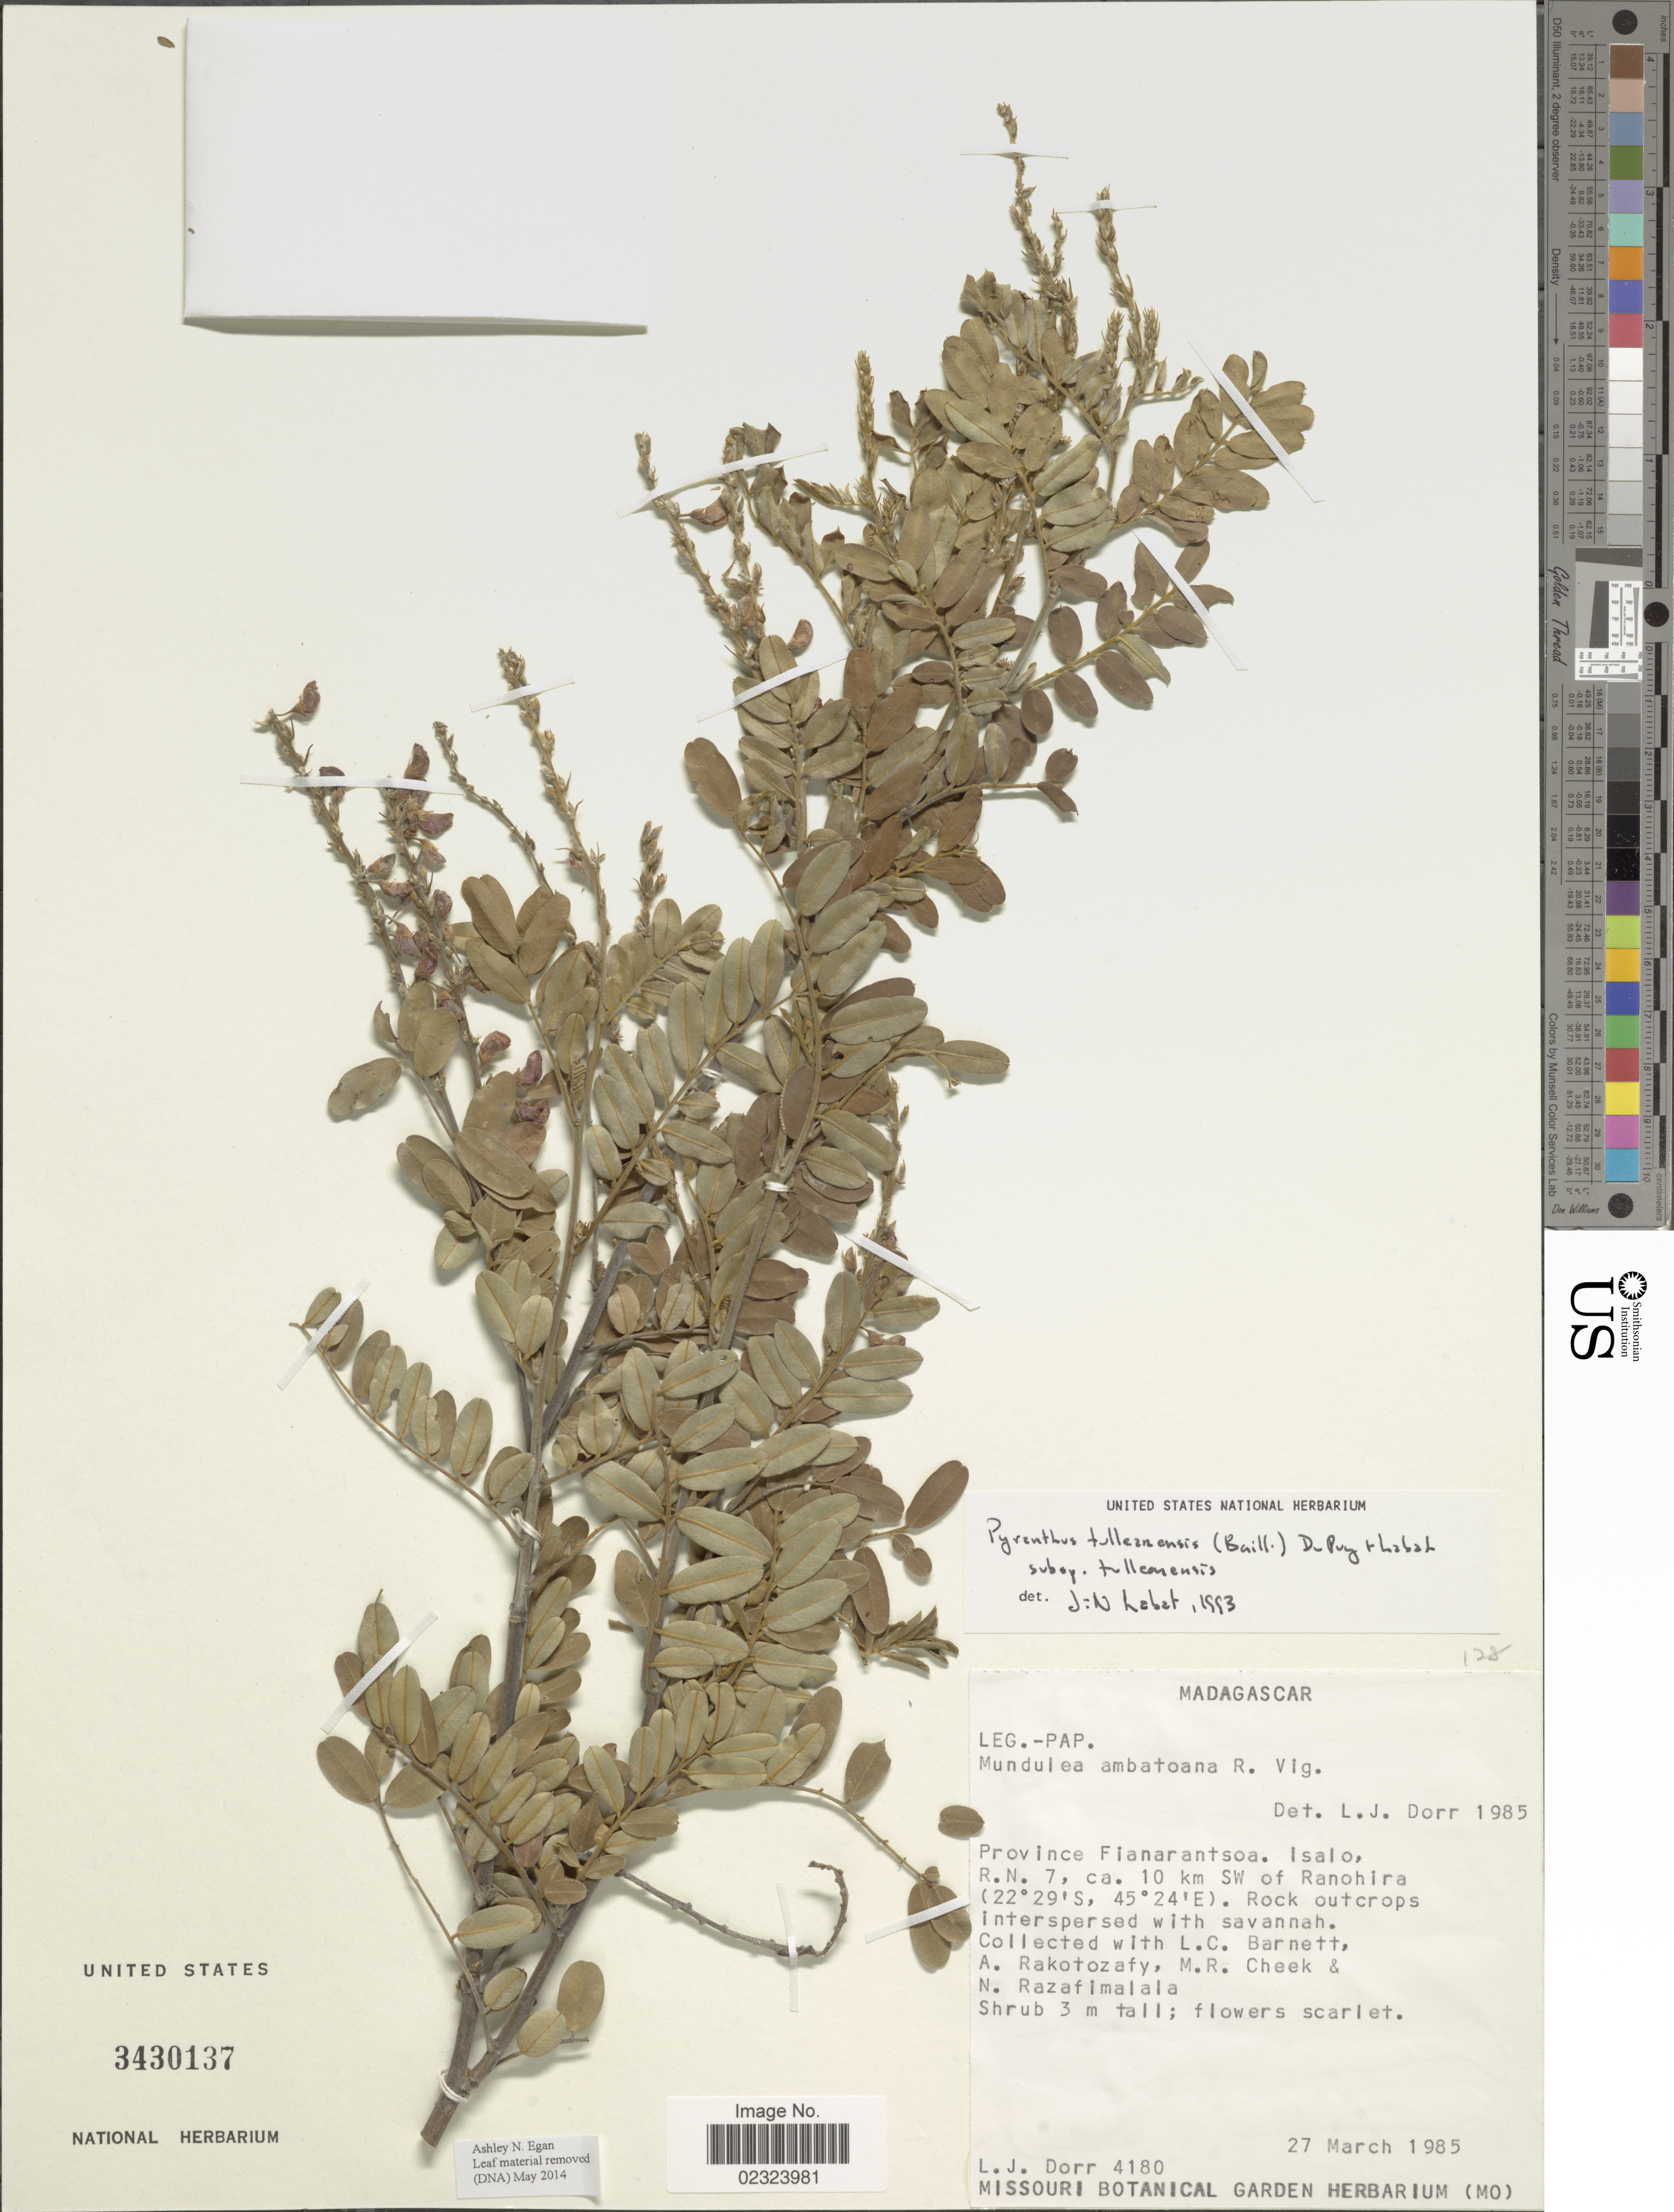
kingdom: Plantae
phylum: Tracheophyta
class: Magnoliopsida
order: Fabales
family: Fabaceae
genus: Pyranthus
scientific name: Pyranthus tullearensis subsp. tullearensis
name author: (Baill.) Du Puy & Labat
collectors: L. J. Dorr, L. C. Barnett, A. Rakotozafy, M. Cheek & N. Razafimalala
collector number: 4180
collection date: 1985-03-27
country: Madagascar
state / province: Ihorombe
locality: Isalo, R.N. 7, ca. 10 km SW of Ranohira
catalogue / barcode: US 3430137